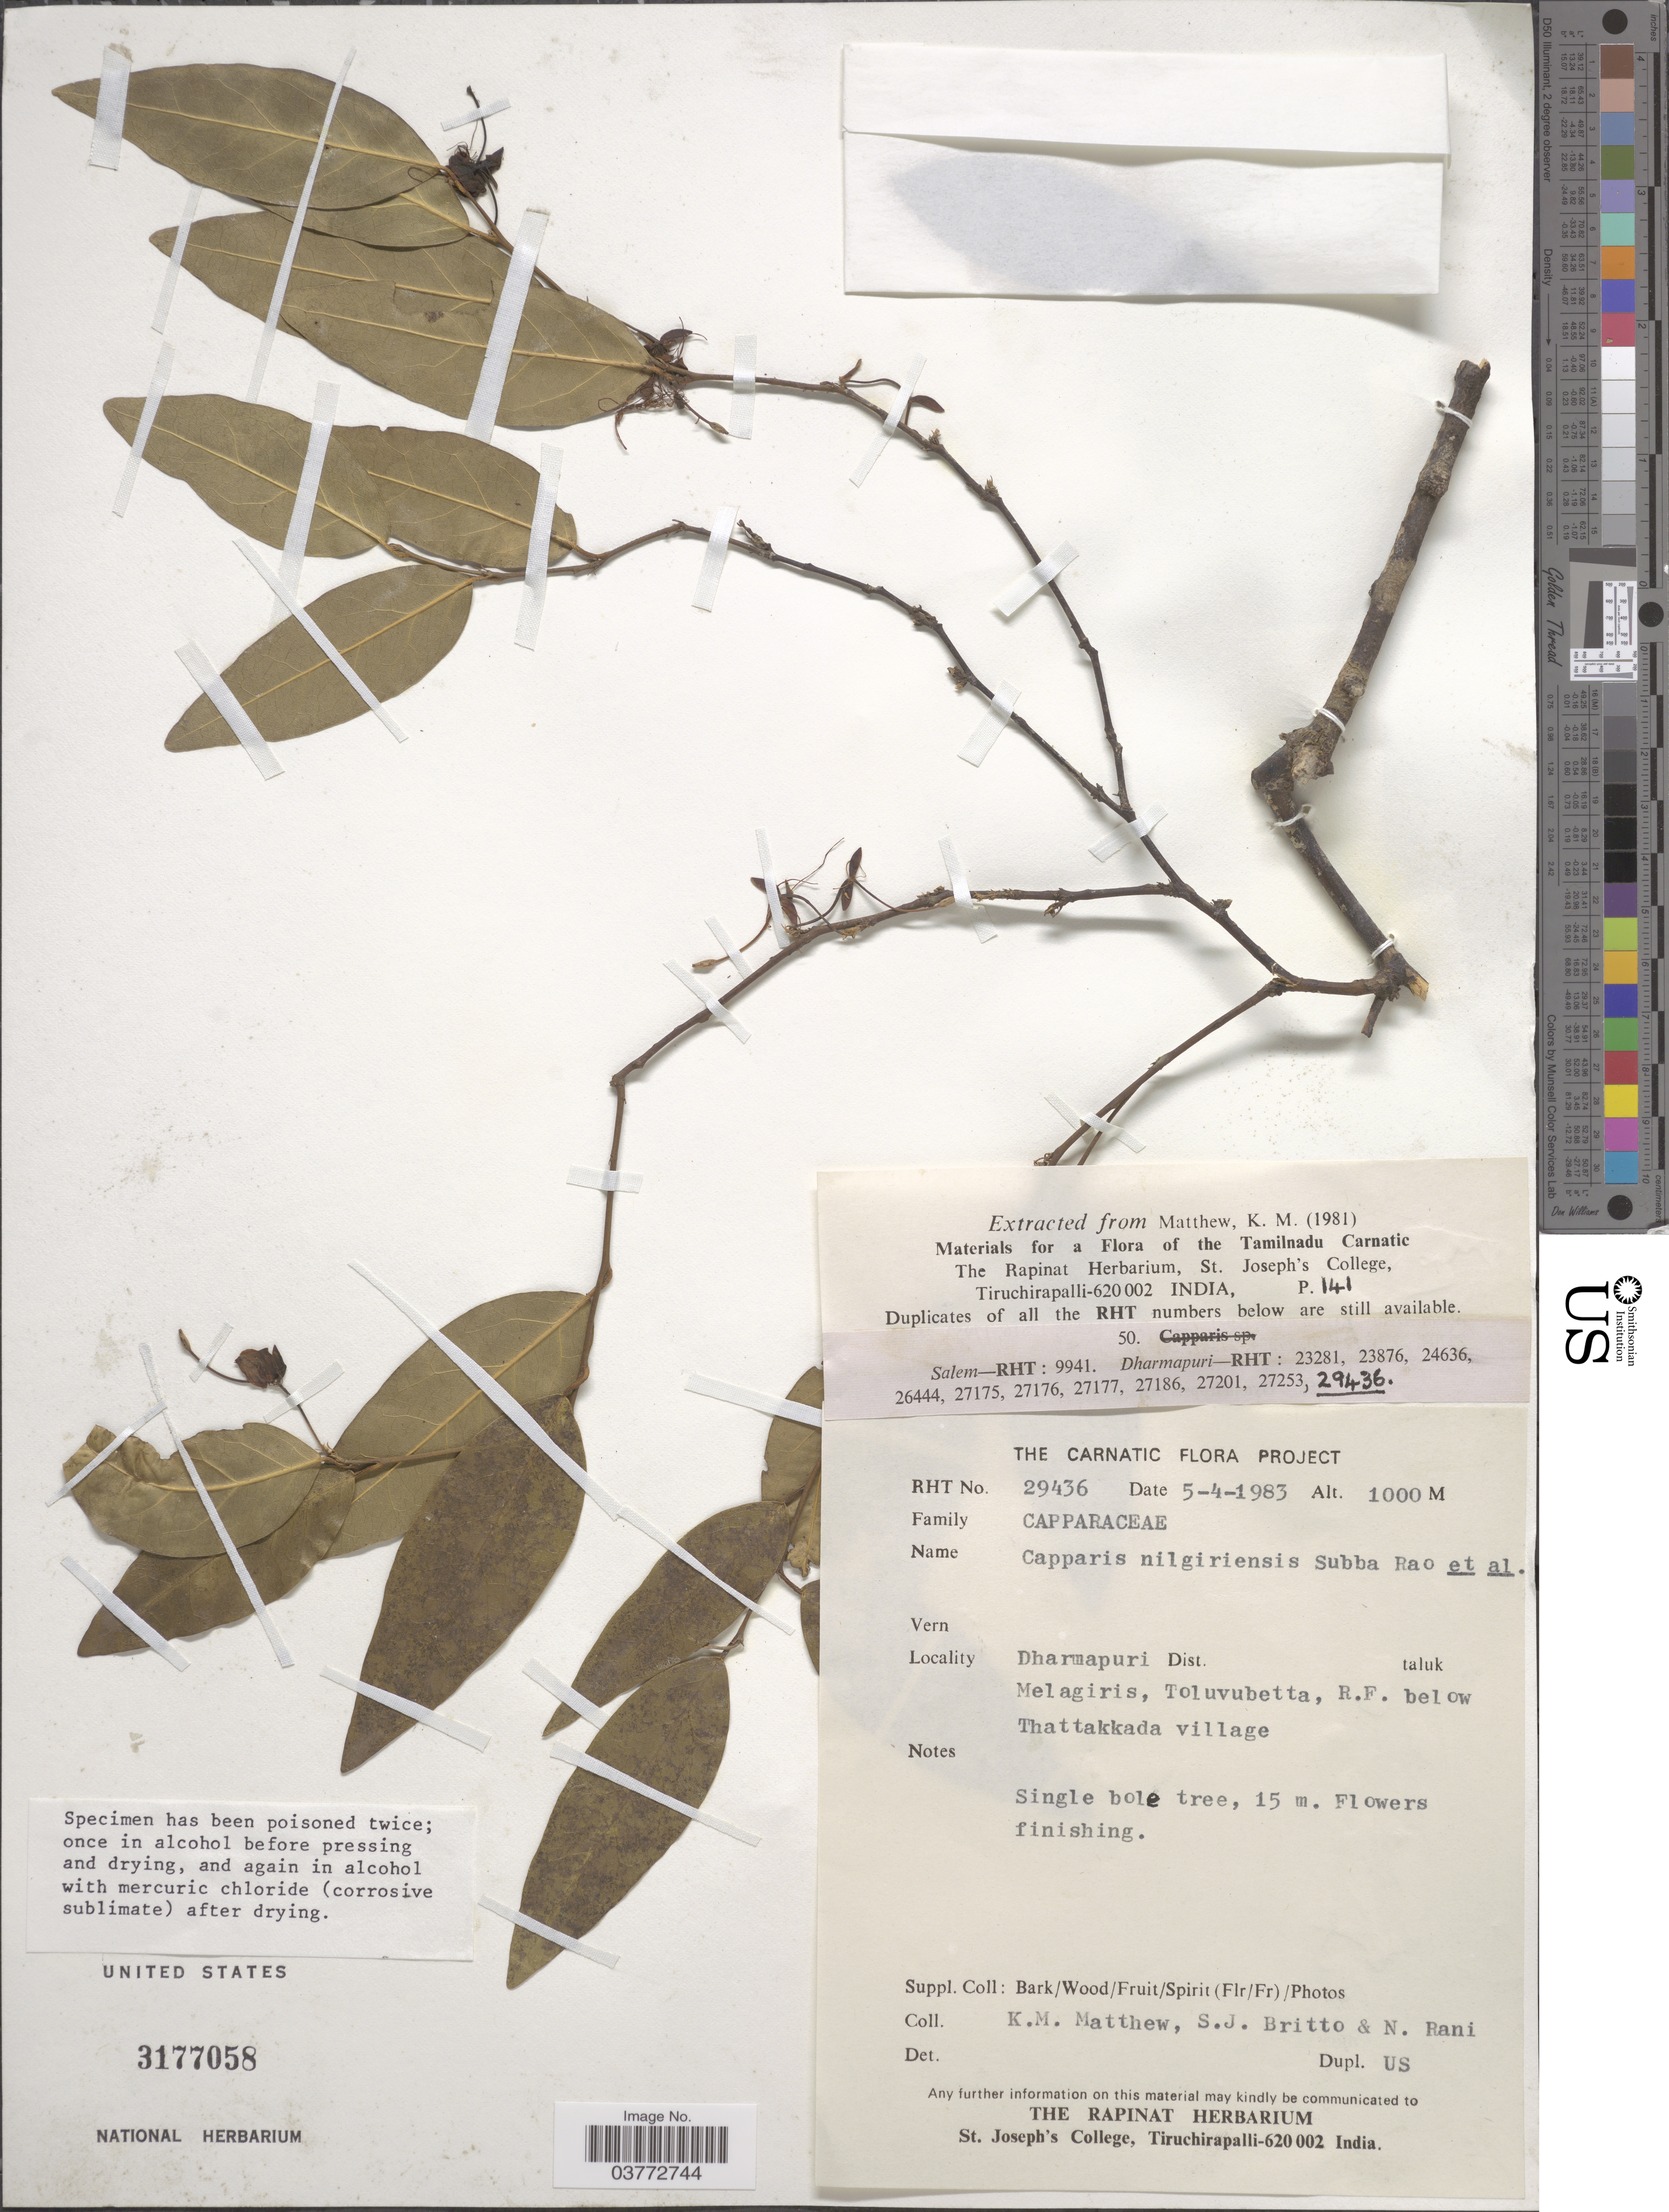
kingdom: Plantae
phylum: Tracheophyta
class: Magnoliopsida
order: Brassicales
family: Capparaceae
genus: Capparis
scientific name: Capparis nilgiriensis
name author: Subba Rao et al.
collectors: K. M. Matthew, S. J. Britto & N. Rani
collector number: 29436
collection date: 1983-04-05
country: India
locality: Dharmapuri Dist. Melagiris, Toluvubetta, R. F. below Thattakkada village.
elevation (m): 1000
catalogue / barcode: US 3177058